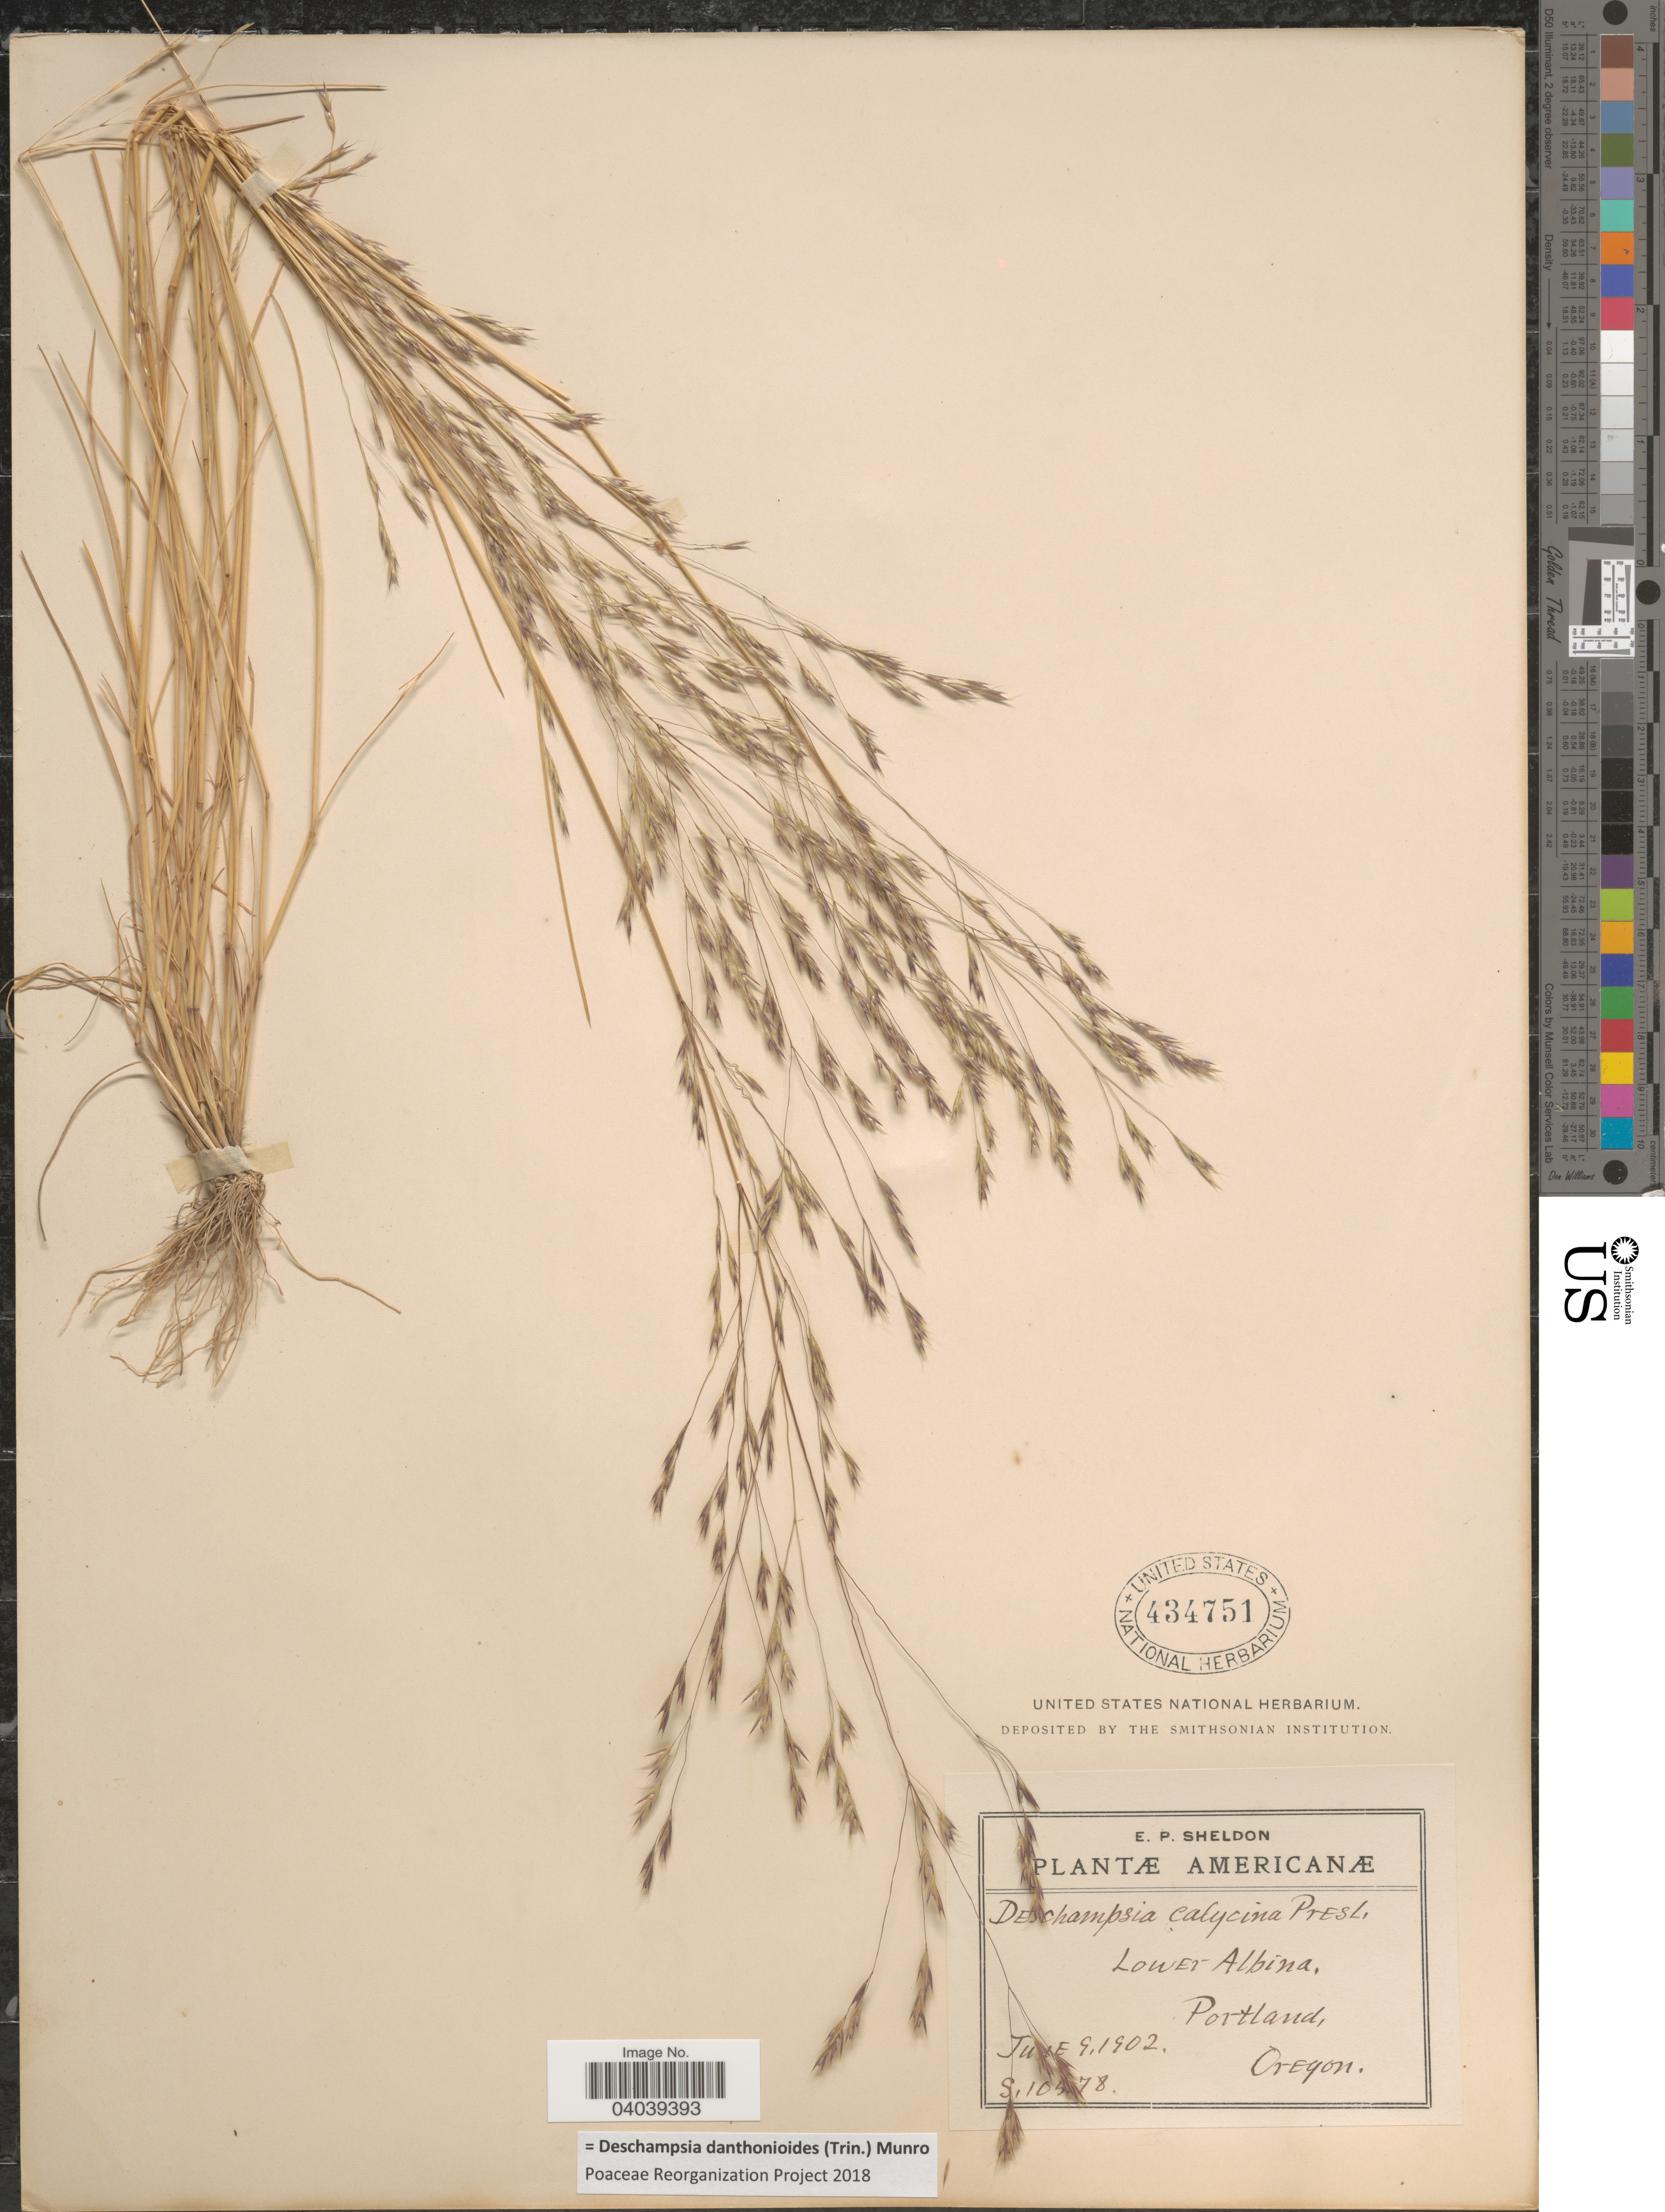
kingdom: Plantae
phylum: Tracheophyta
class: Liliopsida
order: Poales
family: Poaceae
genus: Deschampsia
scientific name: Deschampsia danthonioides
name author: (Trin.) Munro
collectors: E. P. Sheldon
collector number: S10!78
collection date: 1902-06-09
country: United States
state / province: Oregon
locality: Lower Albina, Portland.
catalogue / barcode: US 434751